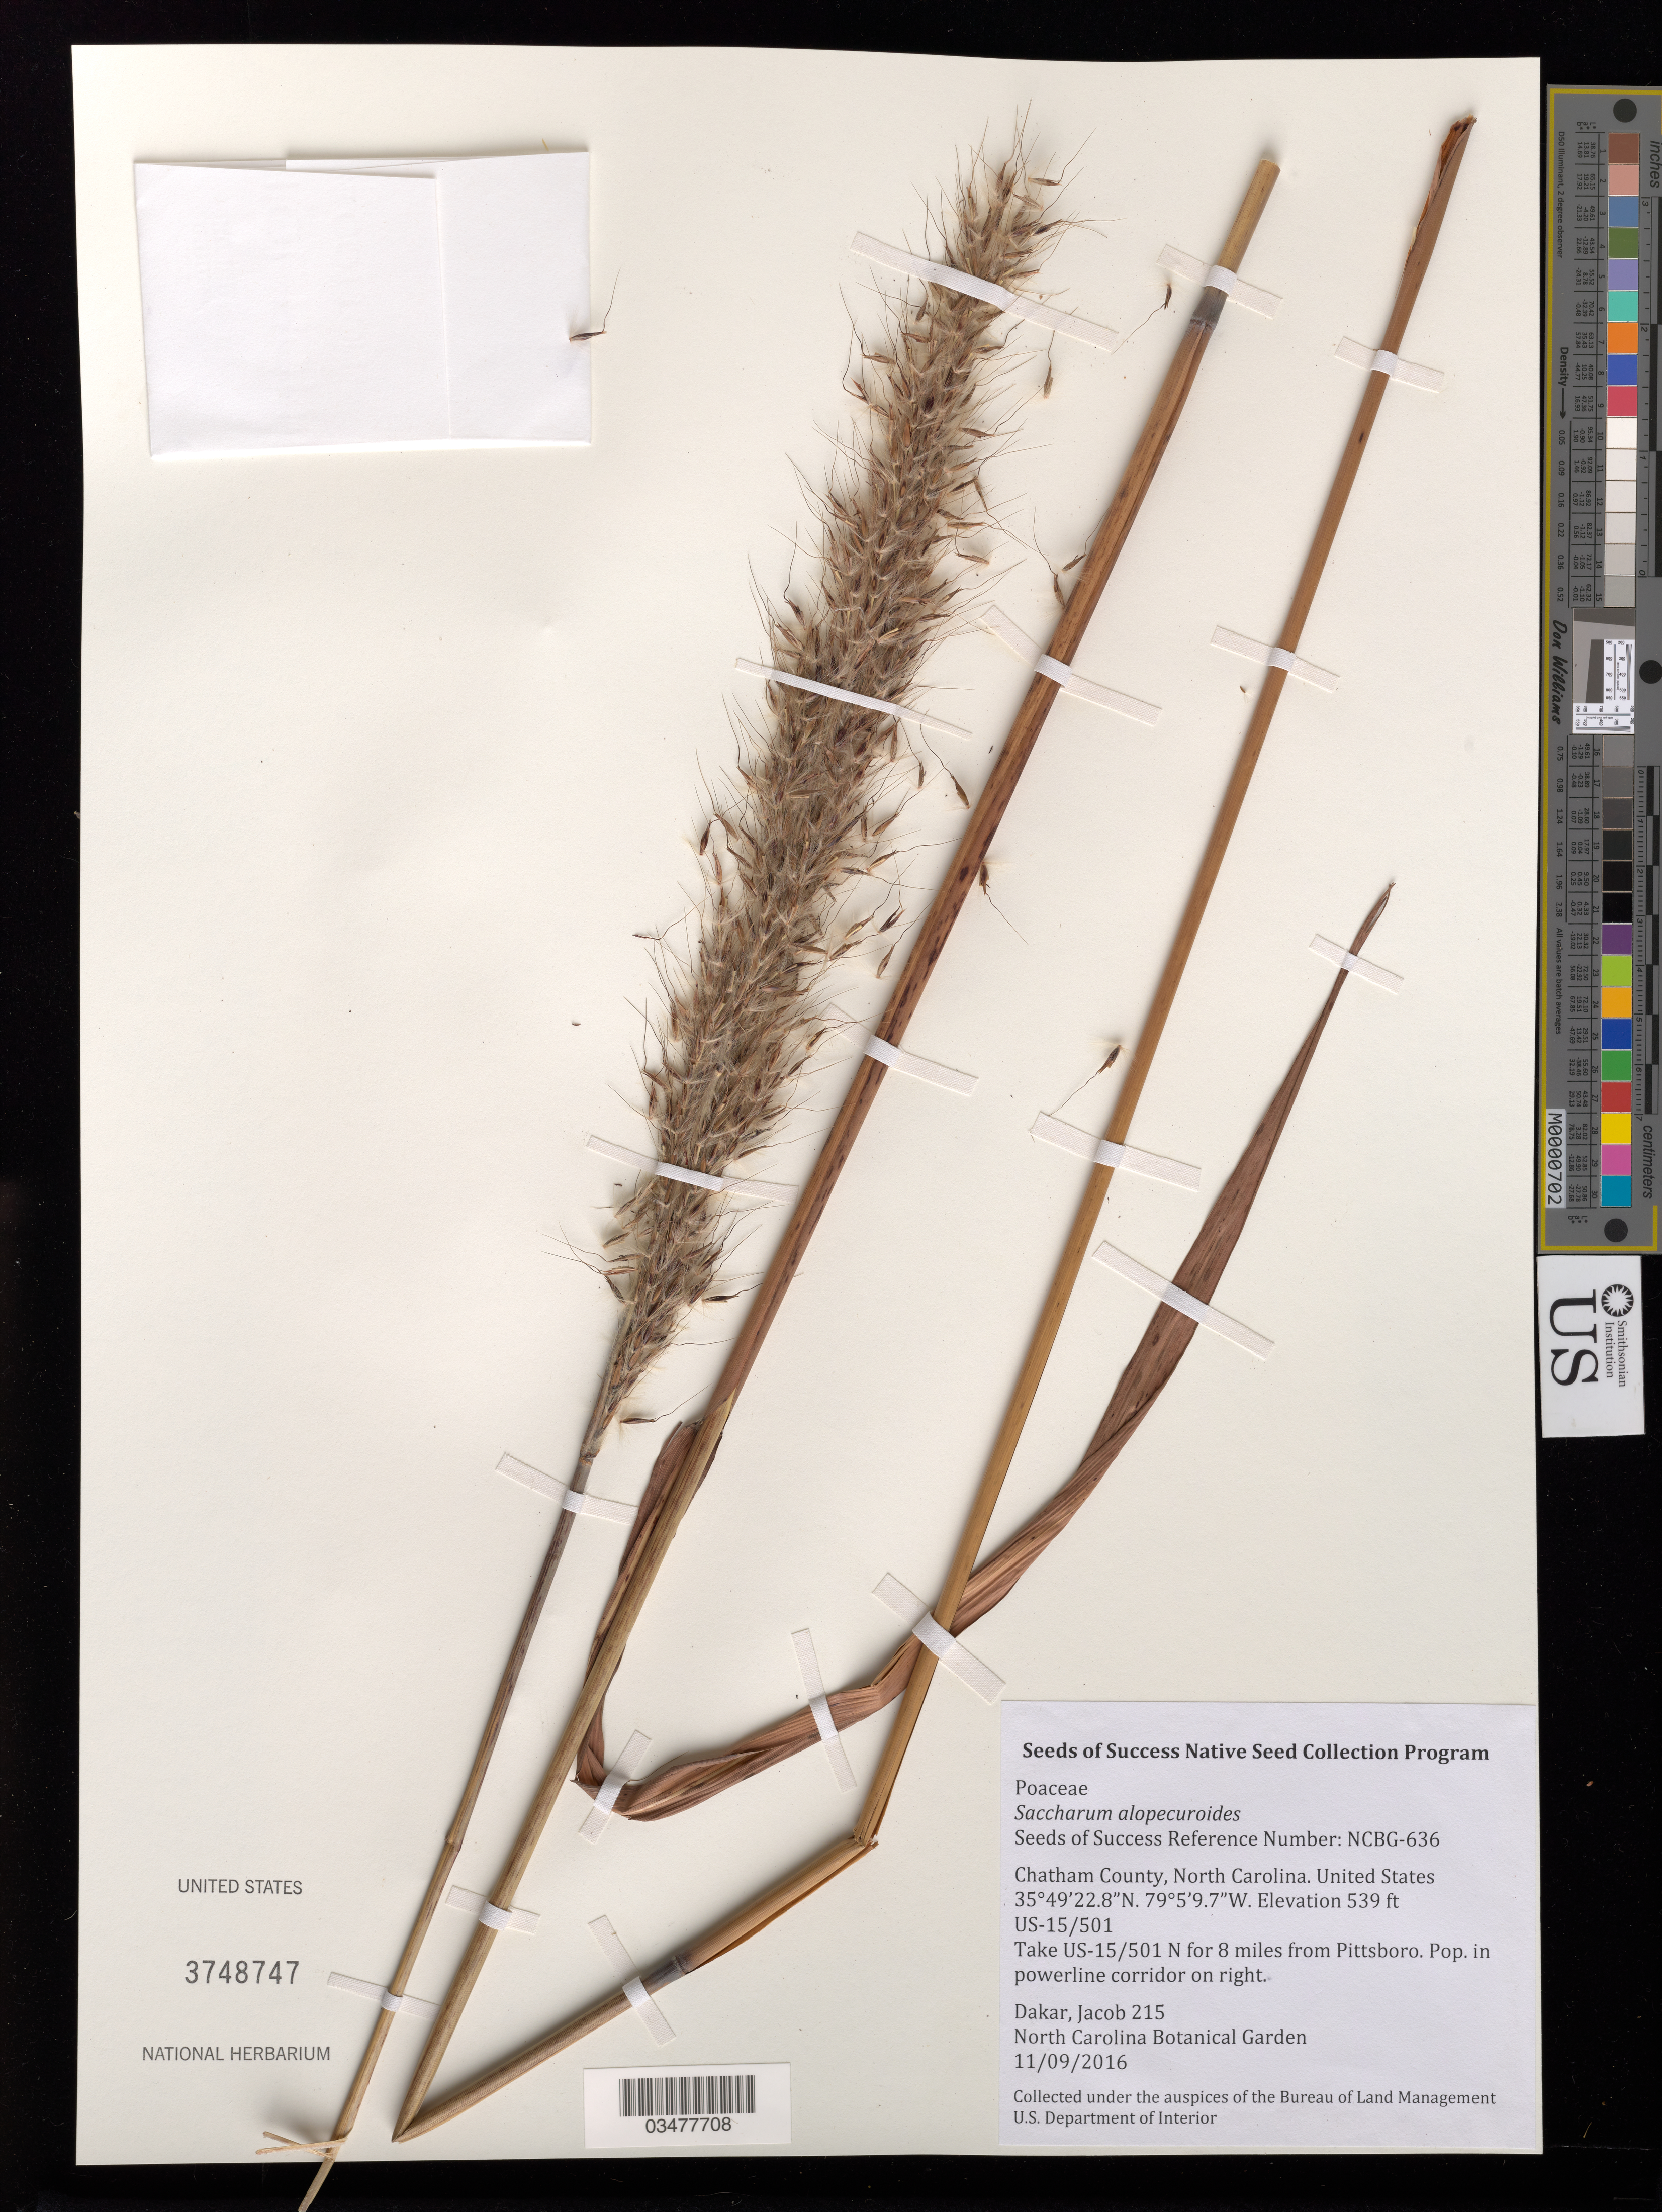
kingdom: Plantae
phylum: Tracheophyta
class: Liliopsida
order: Poales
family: Poaceae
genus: Saccharum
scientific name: Saccharum alopecuroides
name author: (L.) Nutt.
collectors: J. Dakar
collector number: NCBG-636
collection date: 2016-11-09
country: United States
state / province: North Carolina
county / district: Chatham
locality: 8 mi. from Pittsboro, powerline corridor.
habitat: Powerline corridor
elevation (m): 164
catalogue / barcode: US 3748747